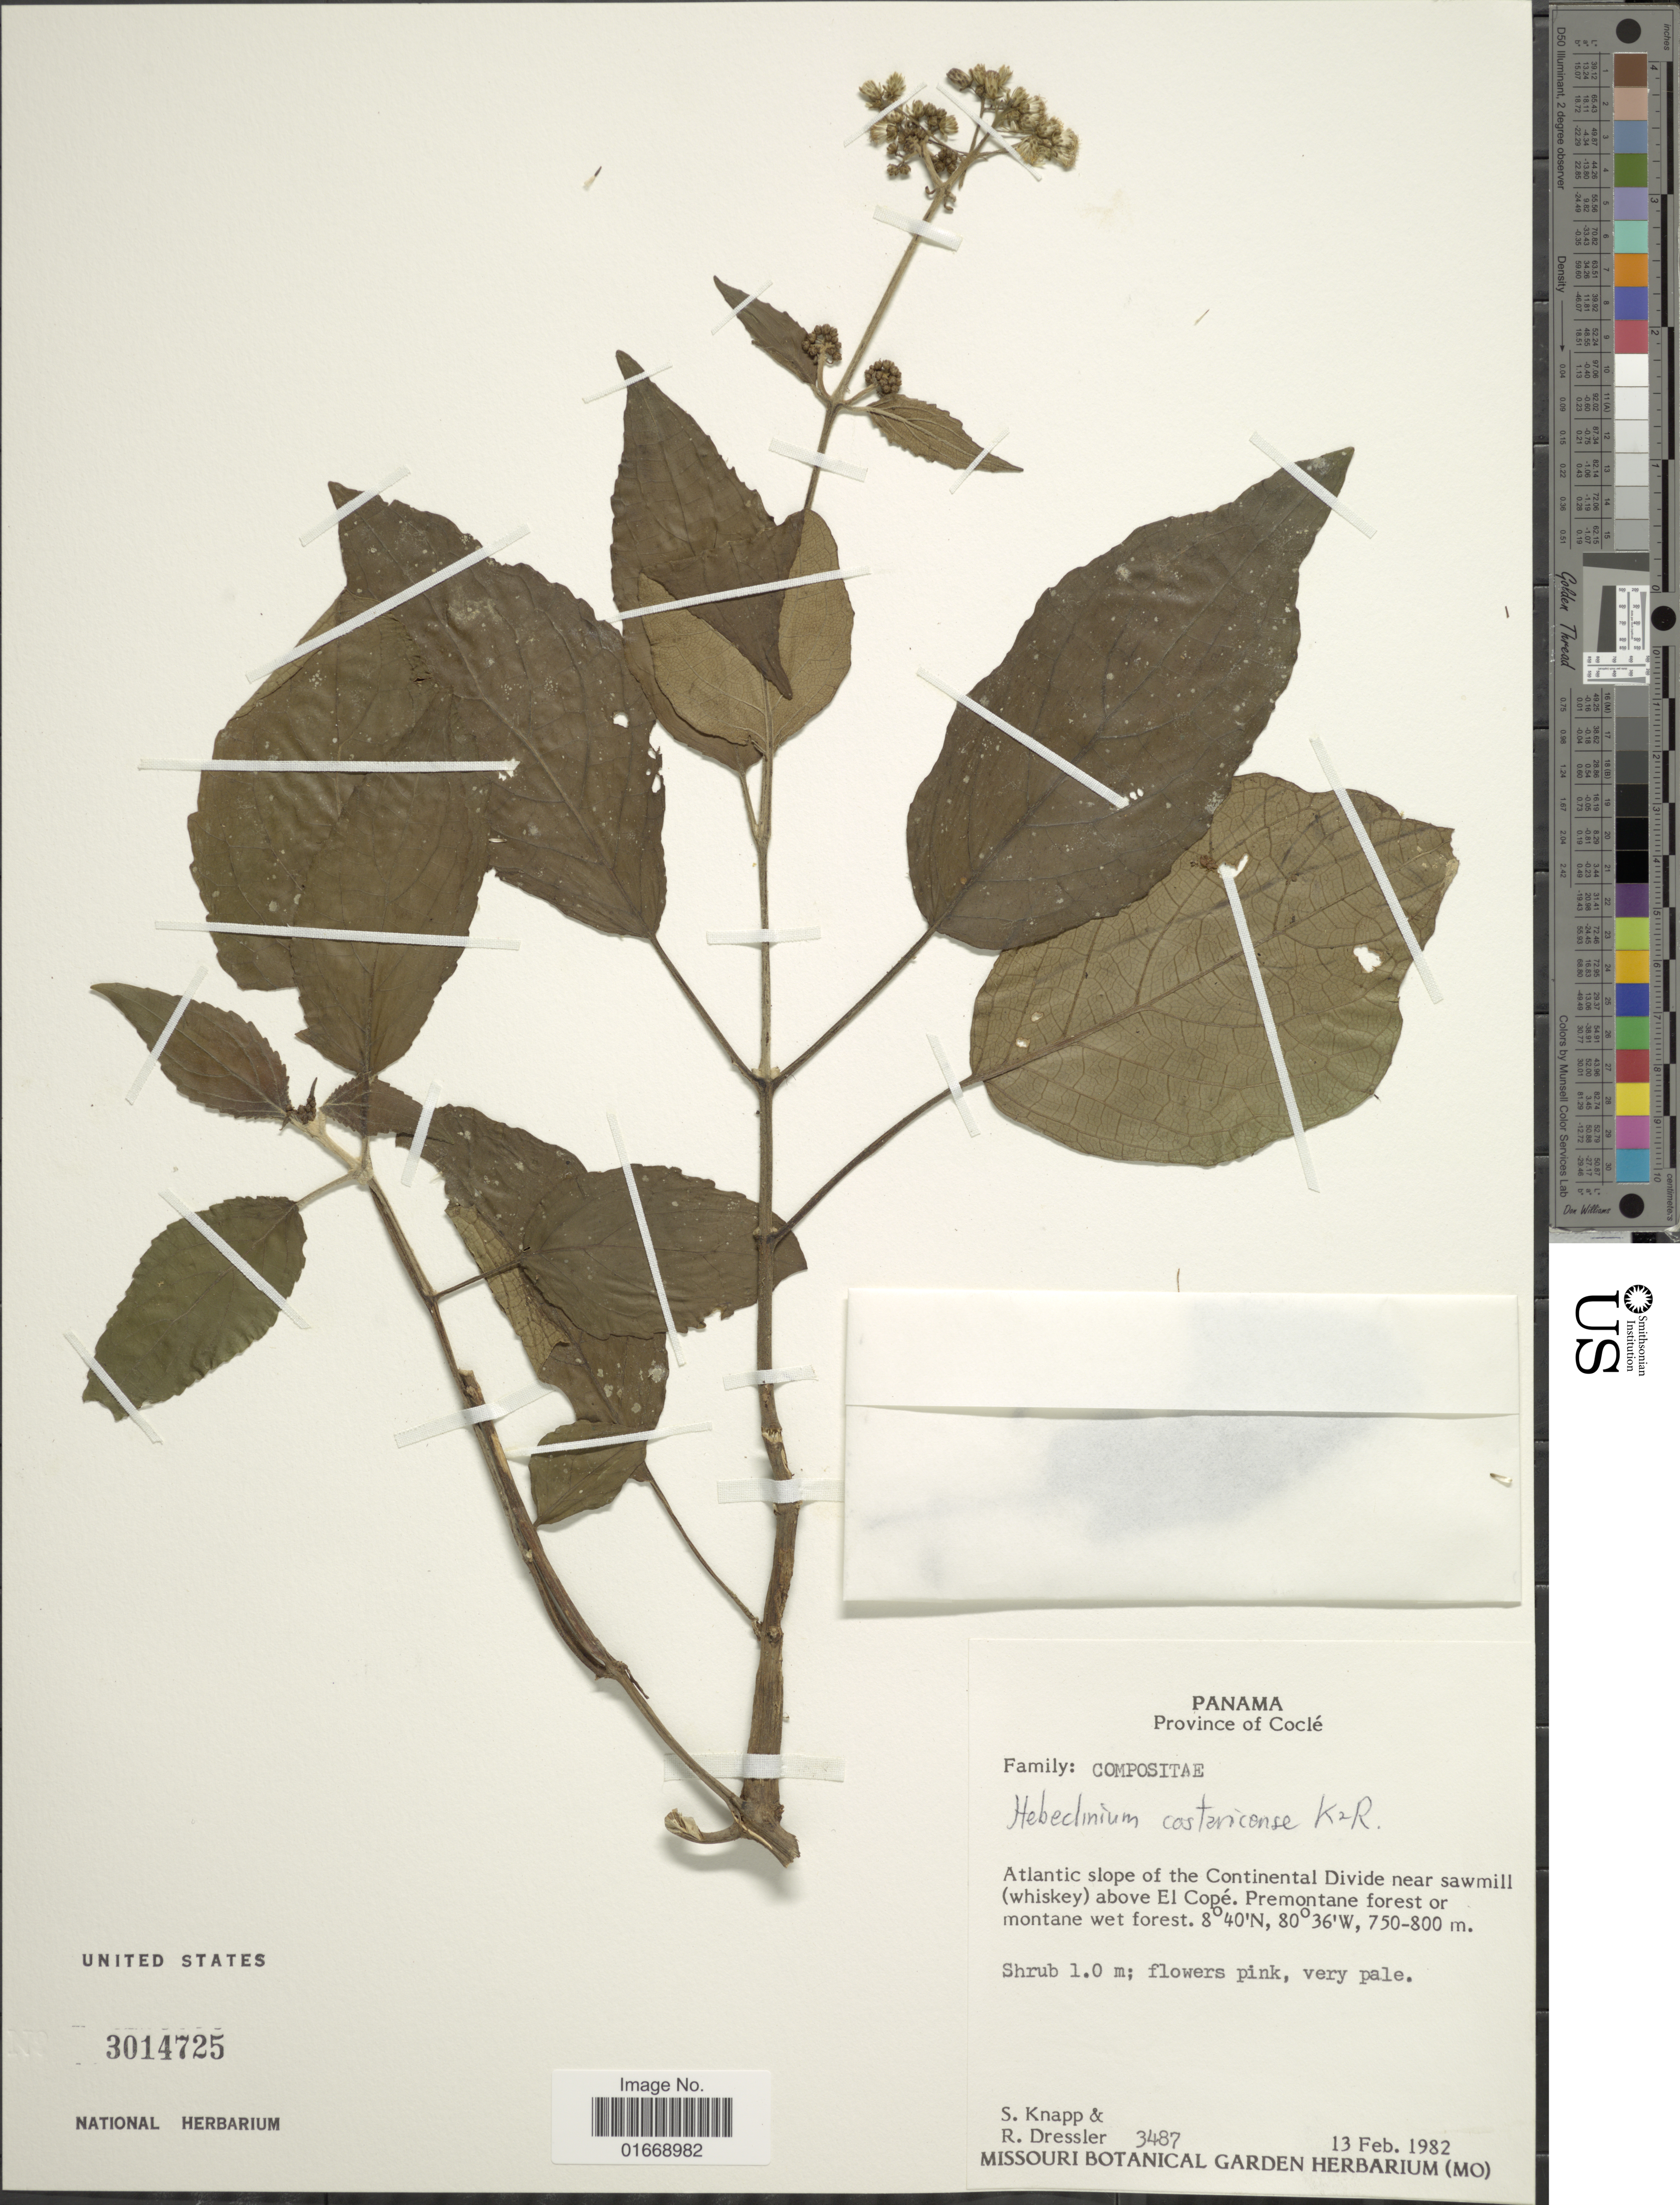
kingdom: Plantae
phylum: Tracheophyta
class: Magnoliopsida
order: Asterales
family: Asteraceae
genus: Hebeclinium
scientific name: Hebeclinium costaricense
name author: R.M. King & H. Rob.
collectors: S. Knapp & R. Dressler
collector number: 3487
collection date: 1982-02-13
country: Panama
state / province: Coclé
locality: Atlantic slope of the Continental Divide near sawmill (whiskey) above El Cope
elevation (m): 750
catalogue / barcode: US 3014725